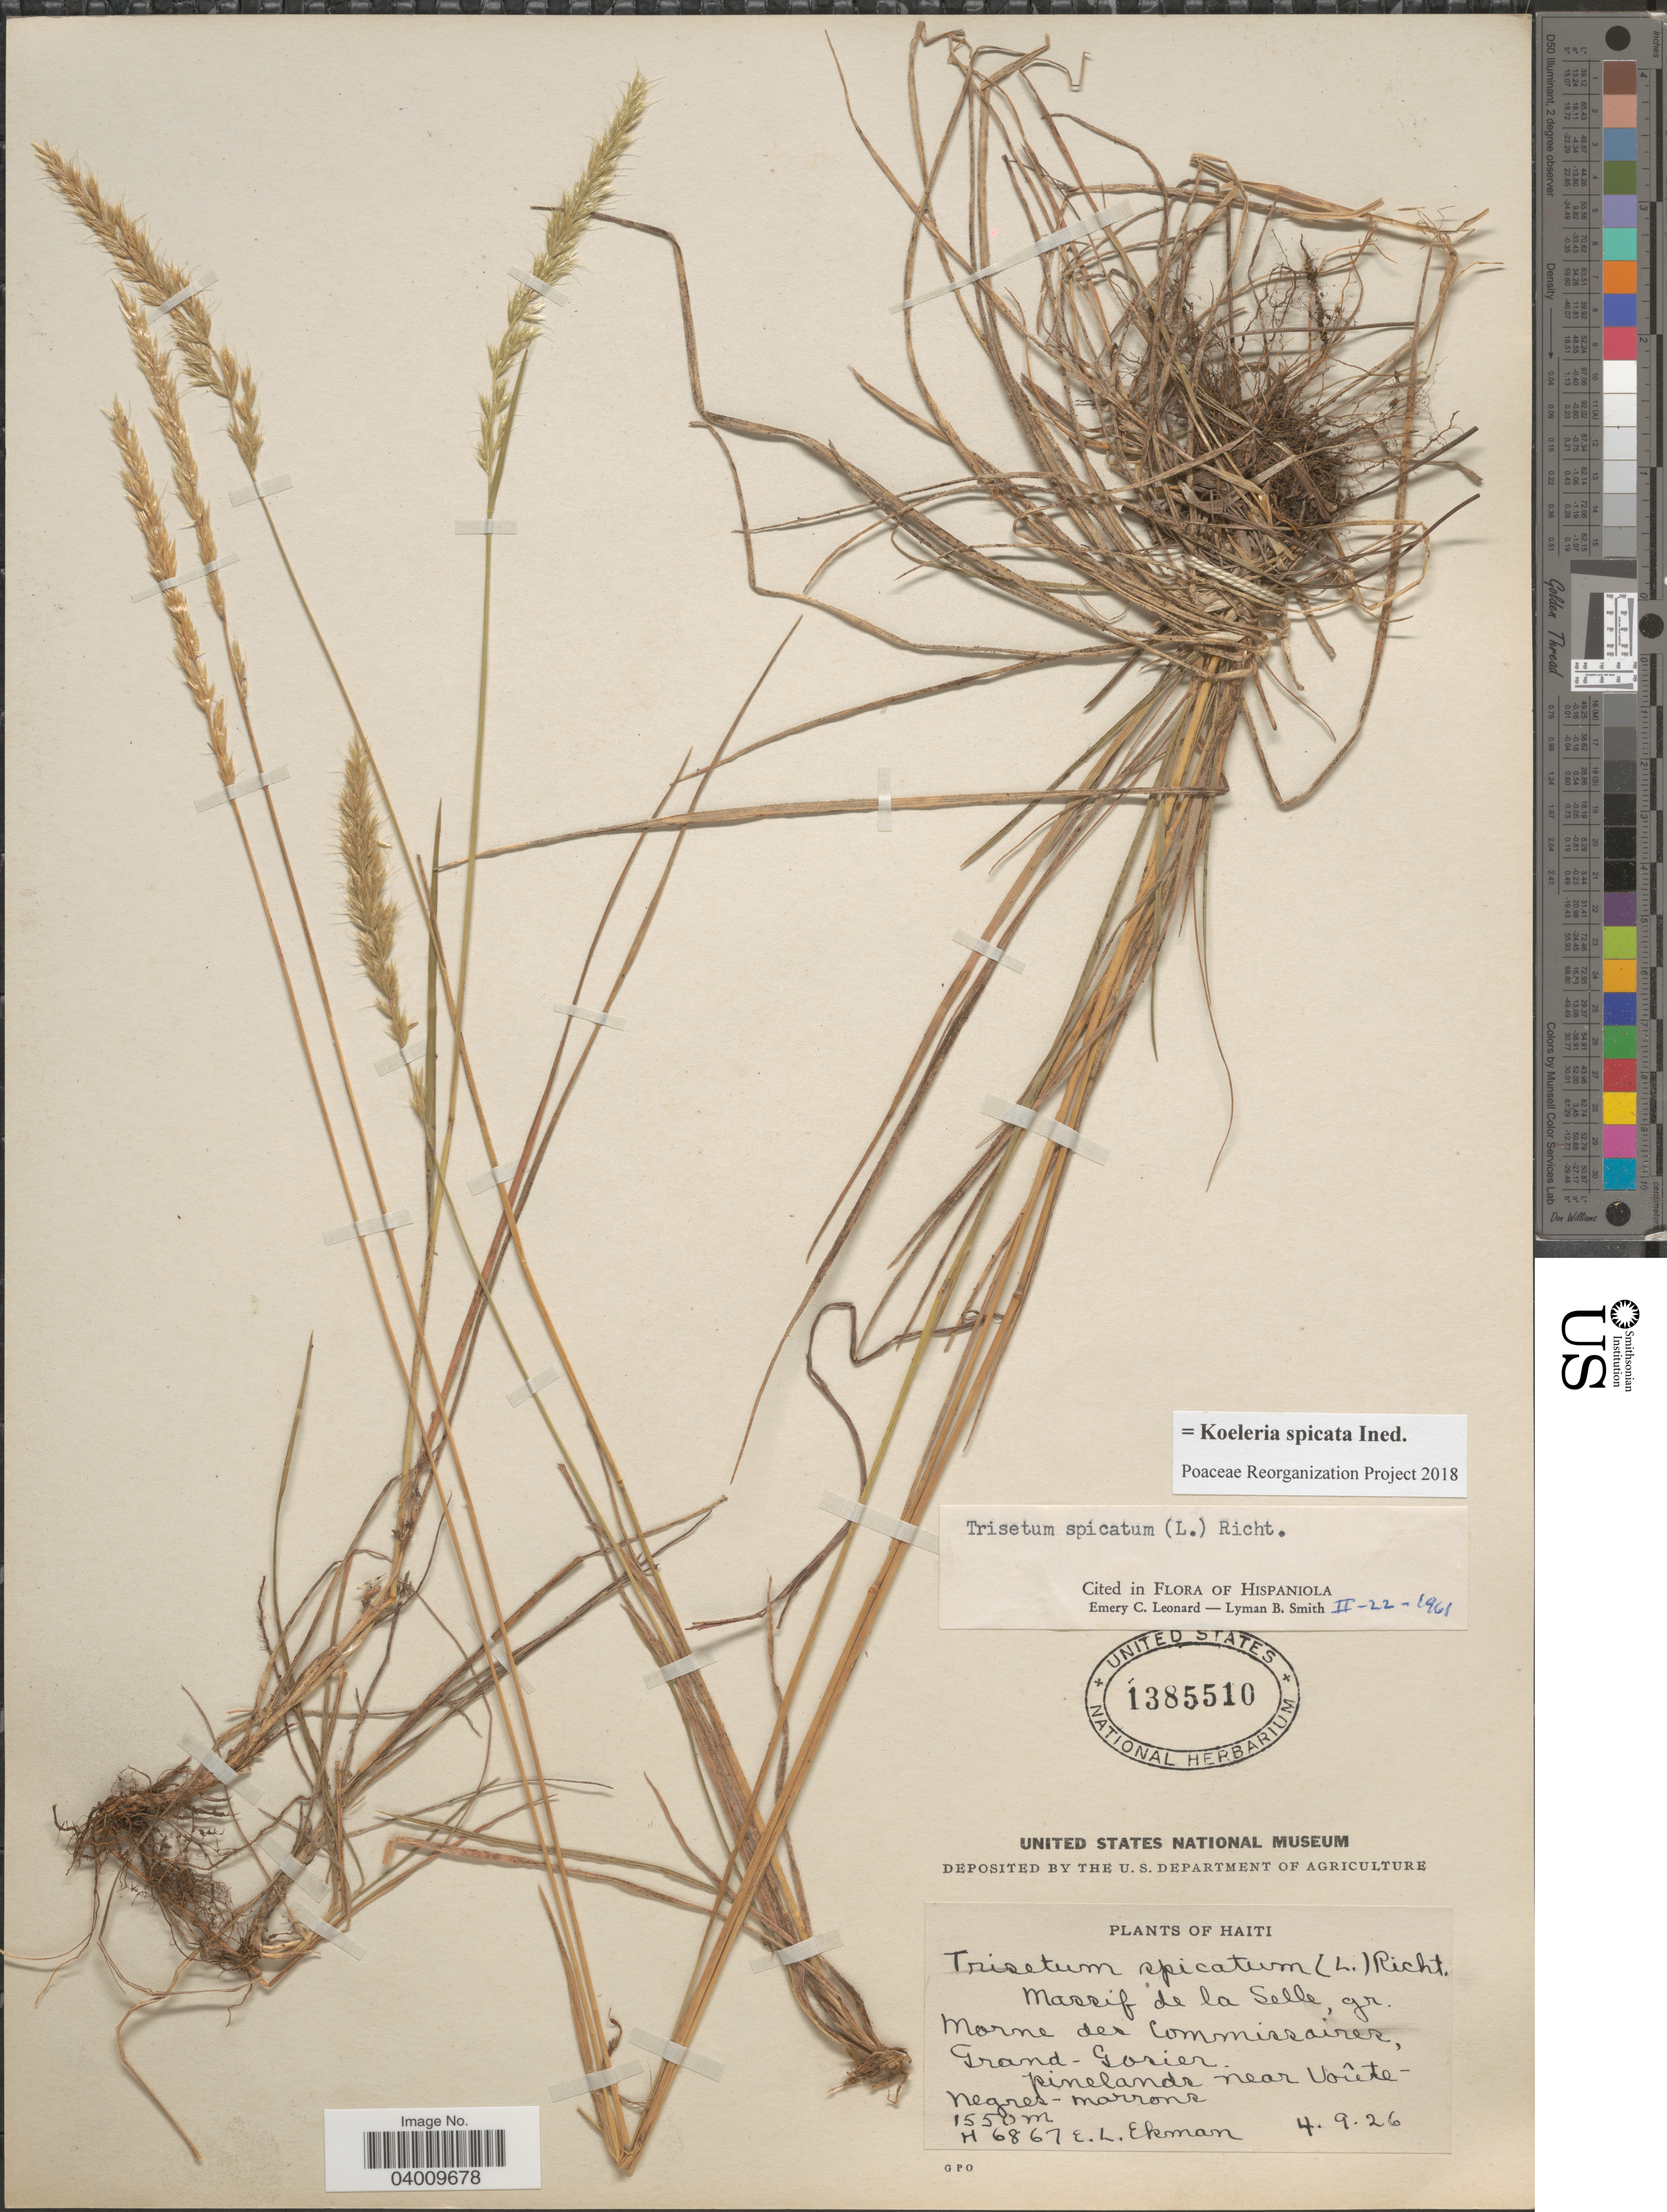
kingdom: Plantae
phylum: Tracheophyta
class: Liliopsida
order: Poales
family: Poaceae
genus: Koeleria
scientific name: Koeleria spicata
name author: (L.) Barberá et al.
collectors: E. L. Ekman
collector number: H 6867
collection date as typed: Transcribed d/m/y: 4/9/26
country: Haiti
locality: Morne des Commissaires, Grand-Gosier. Pinelands near Voûte-Negres-marrons.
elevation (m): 1550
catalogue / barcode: US 1385510